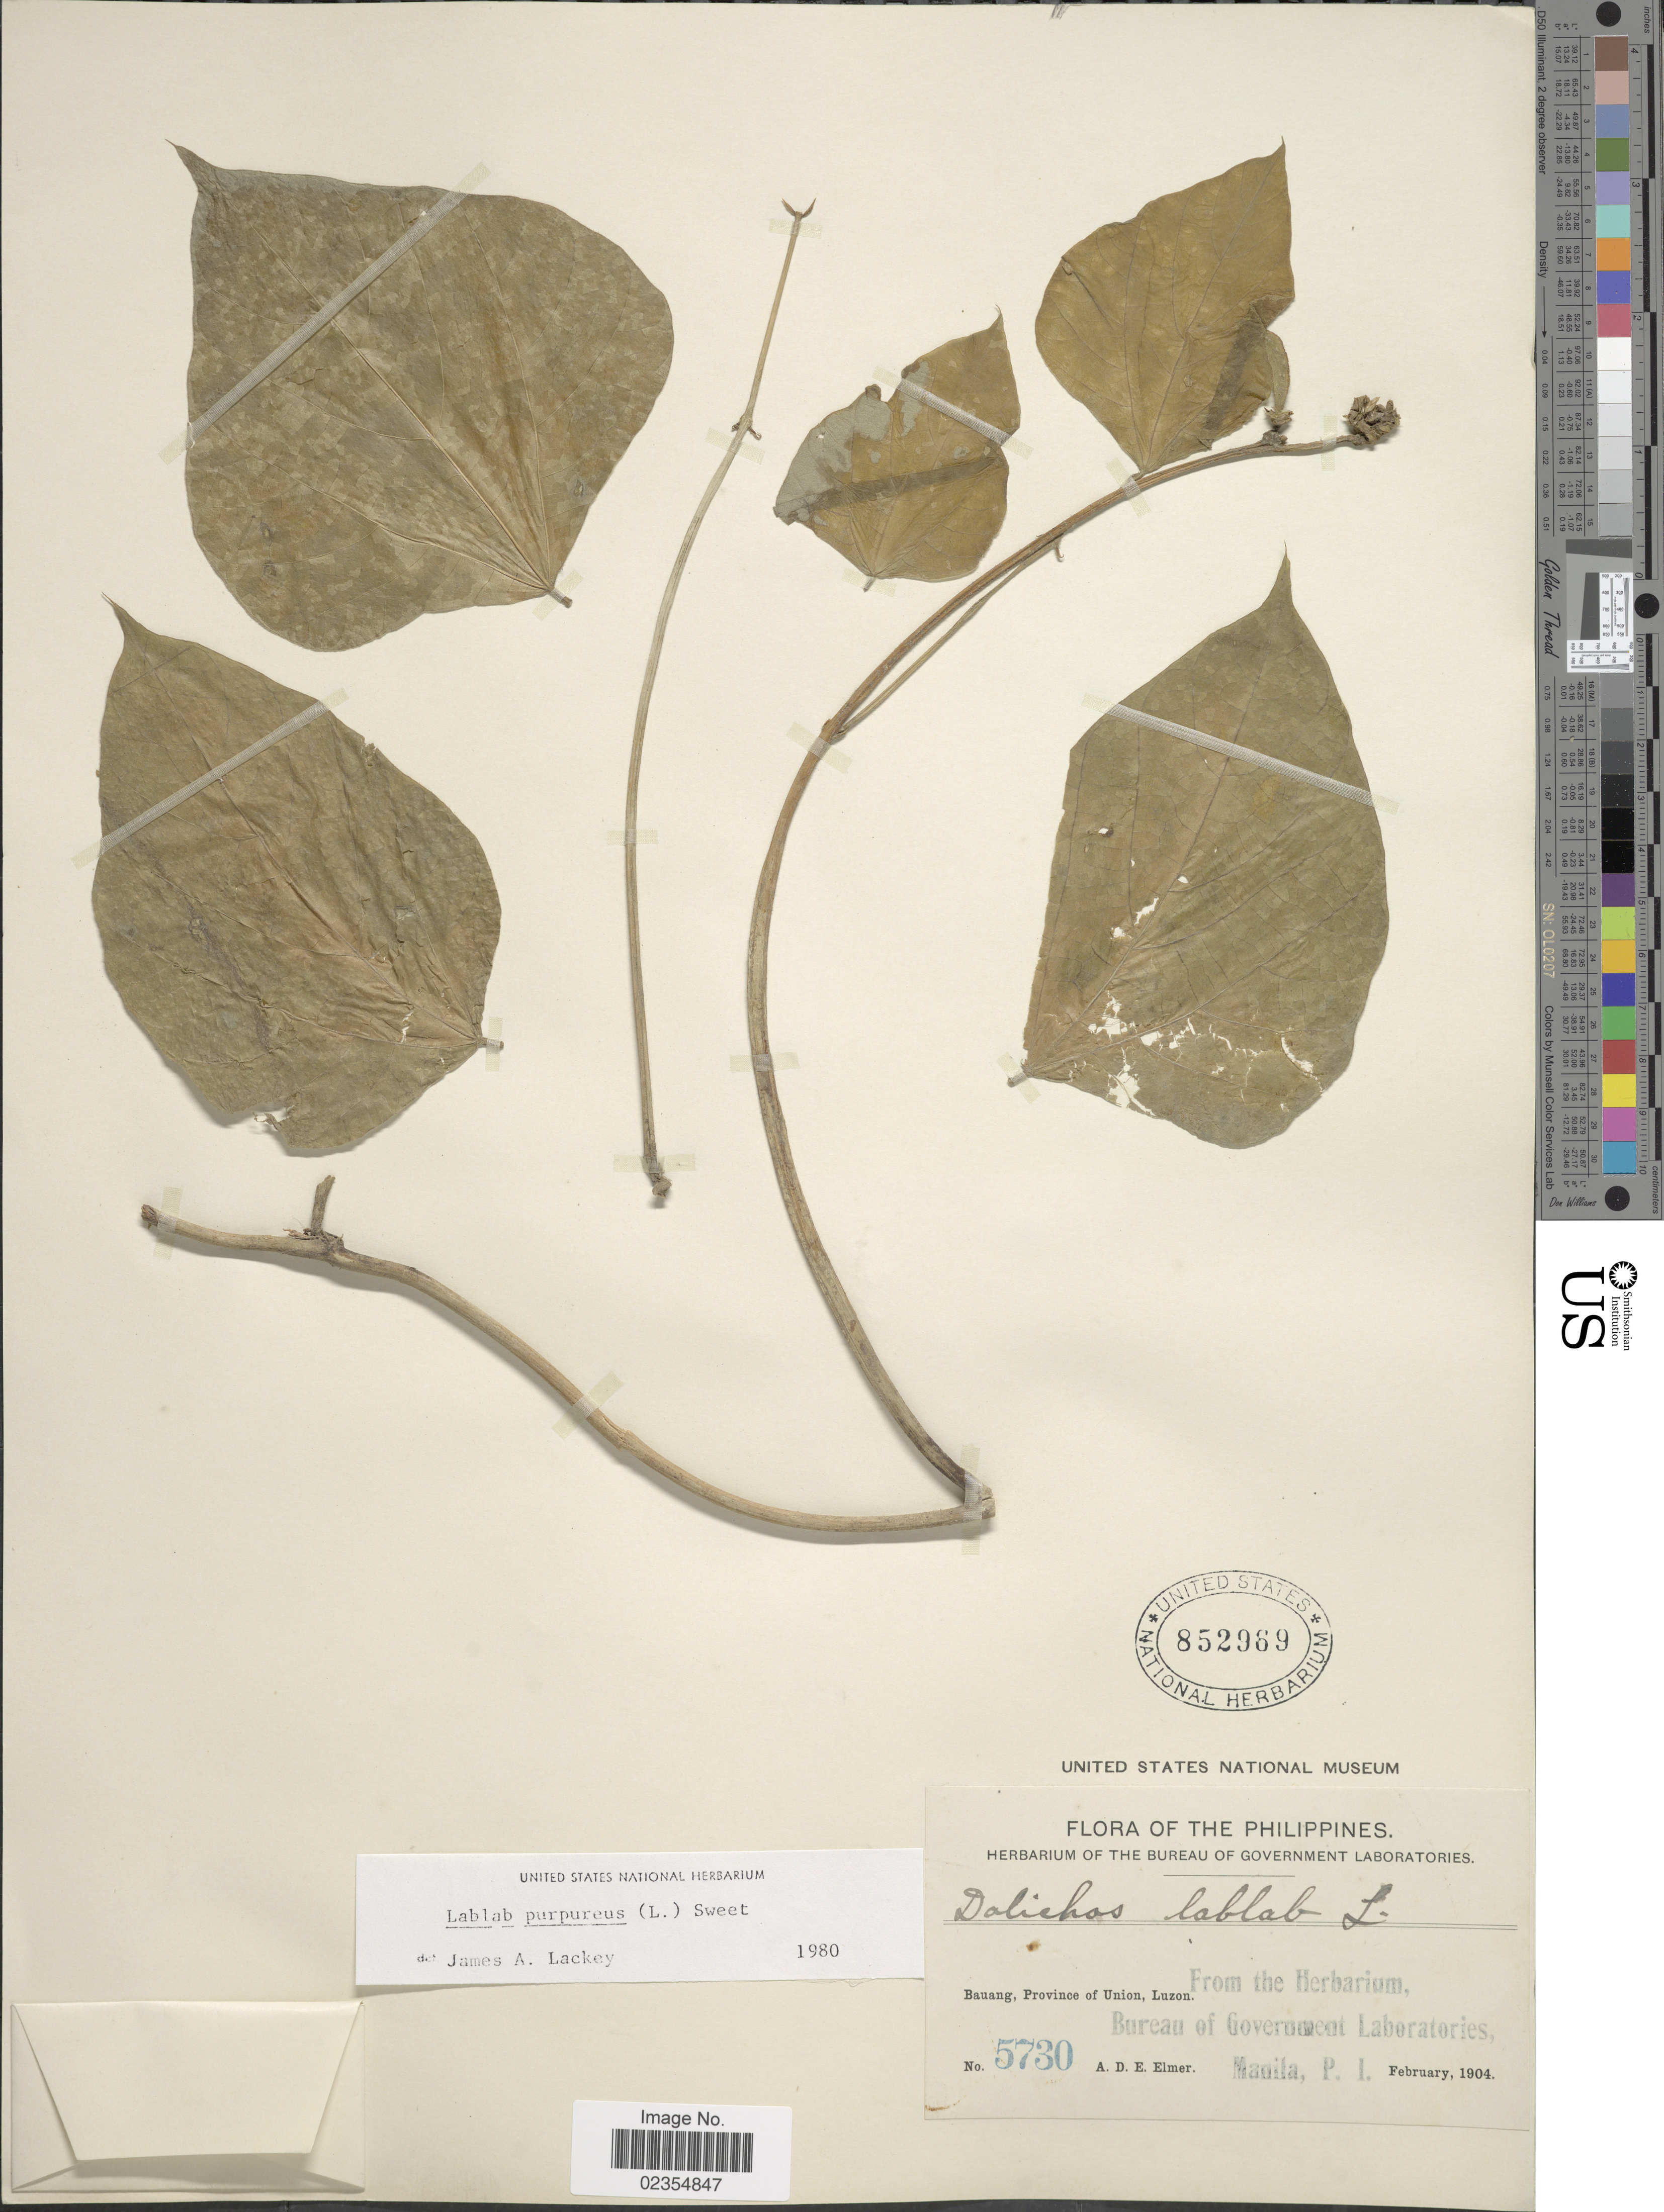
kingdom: Plantae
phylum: Tracheophyta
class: Magnoliopsida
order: Fabales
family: Fabaceae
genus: Lablab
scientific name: Lablab purpureus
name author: (L.) Sweet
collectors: A. D. E. Elmer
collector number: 5730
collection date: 1904-02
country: Philippines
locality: Bauang, Province of Union, Luzon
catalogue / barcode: US 852969